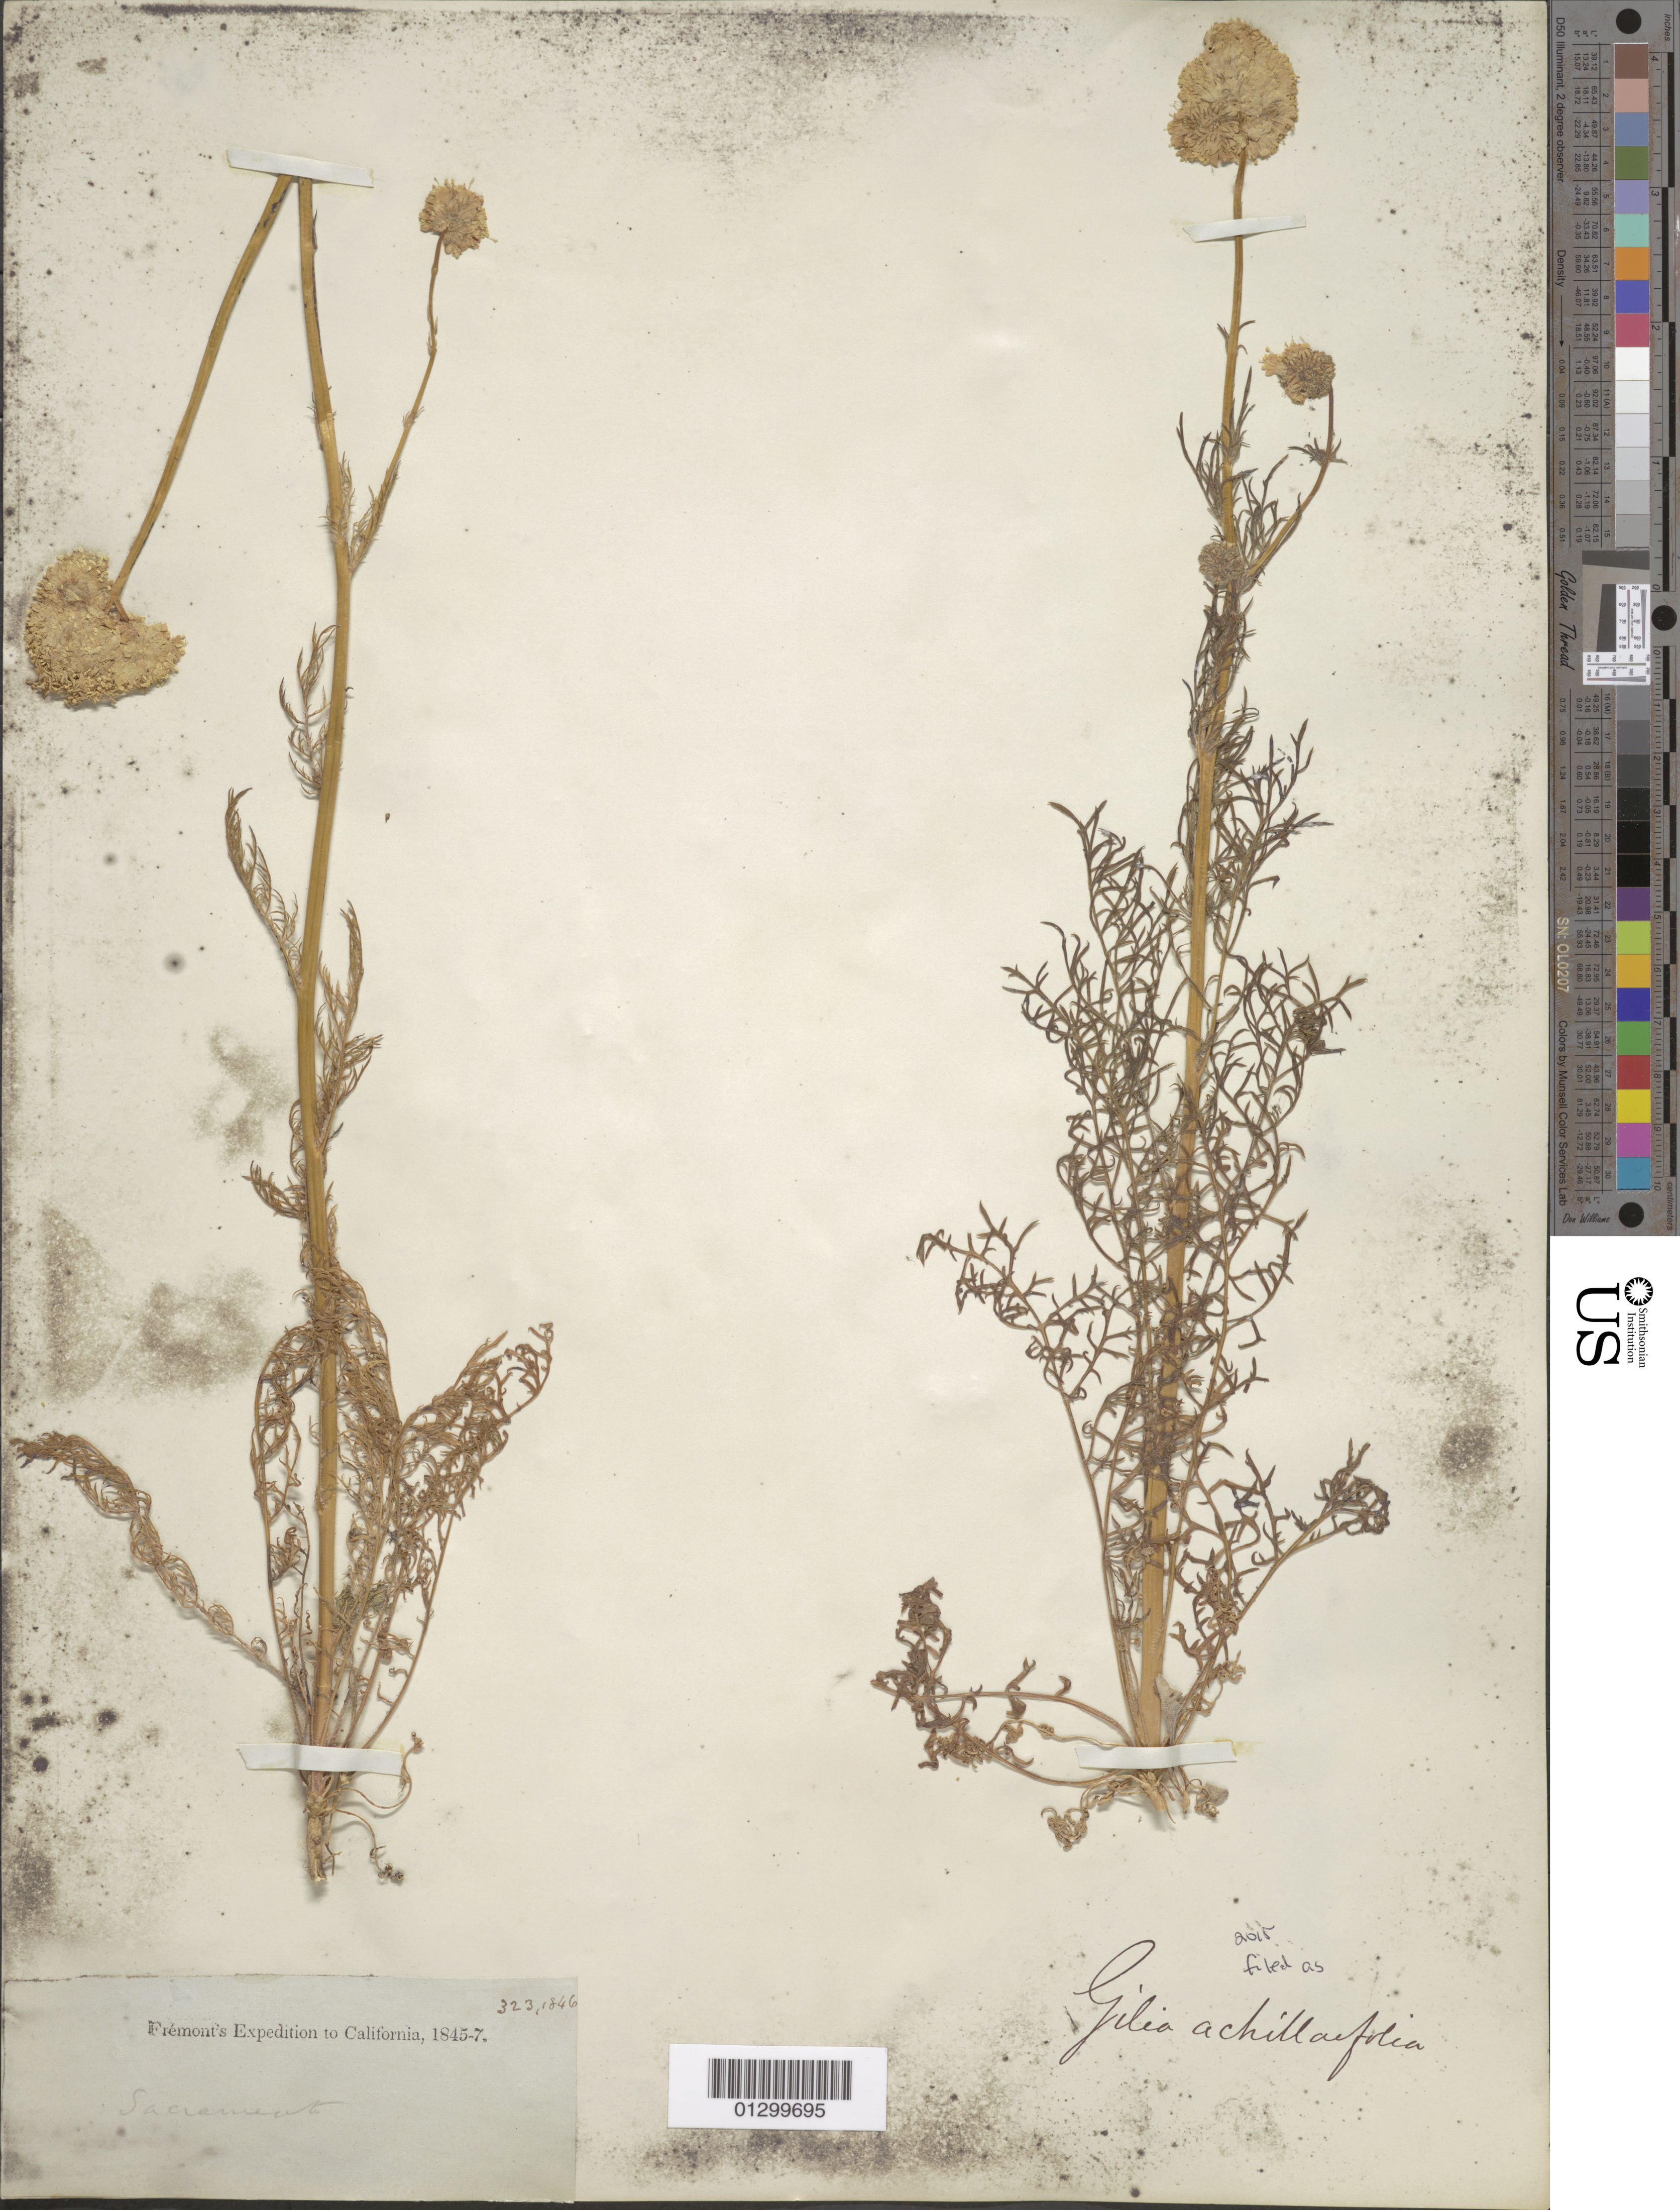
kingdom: Plantae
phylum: Tracheophyta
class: Magnoliopsida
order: Ericales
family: Polemoniaceae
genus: Gilia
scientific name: Gilia achilleifolia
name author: Benth.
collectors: J. C. Frémont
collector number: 323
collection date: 1846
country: United States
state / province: California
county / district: Sacramento